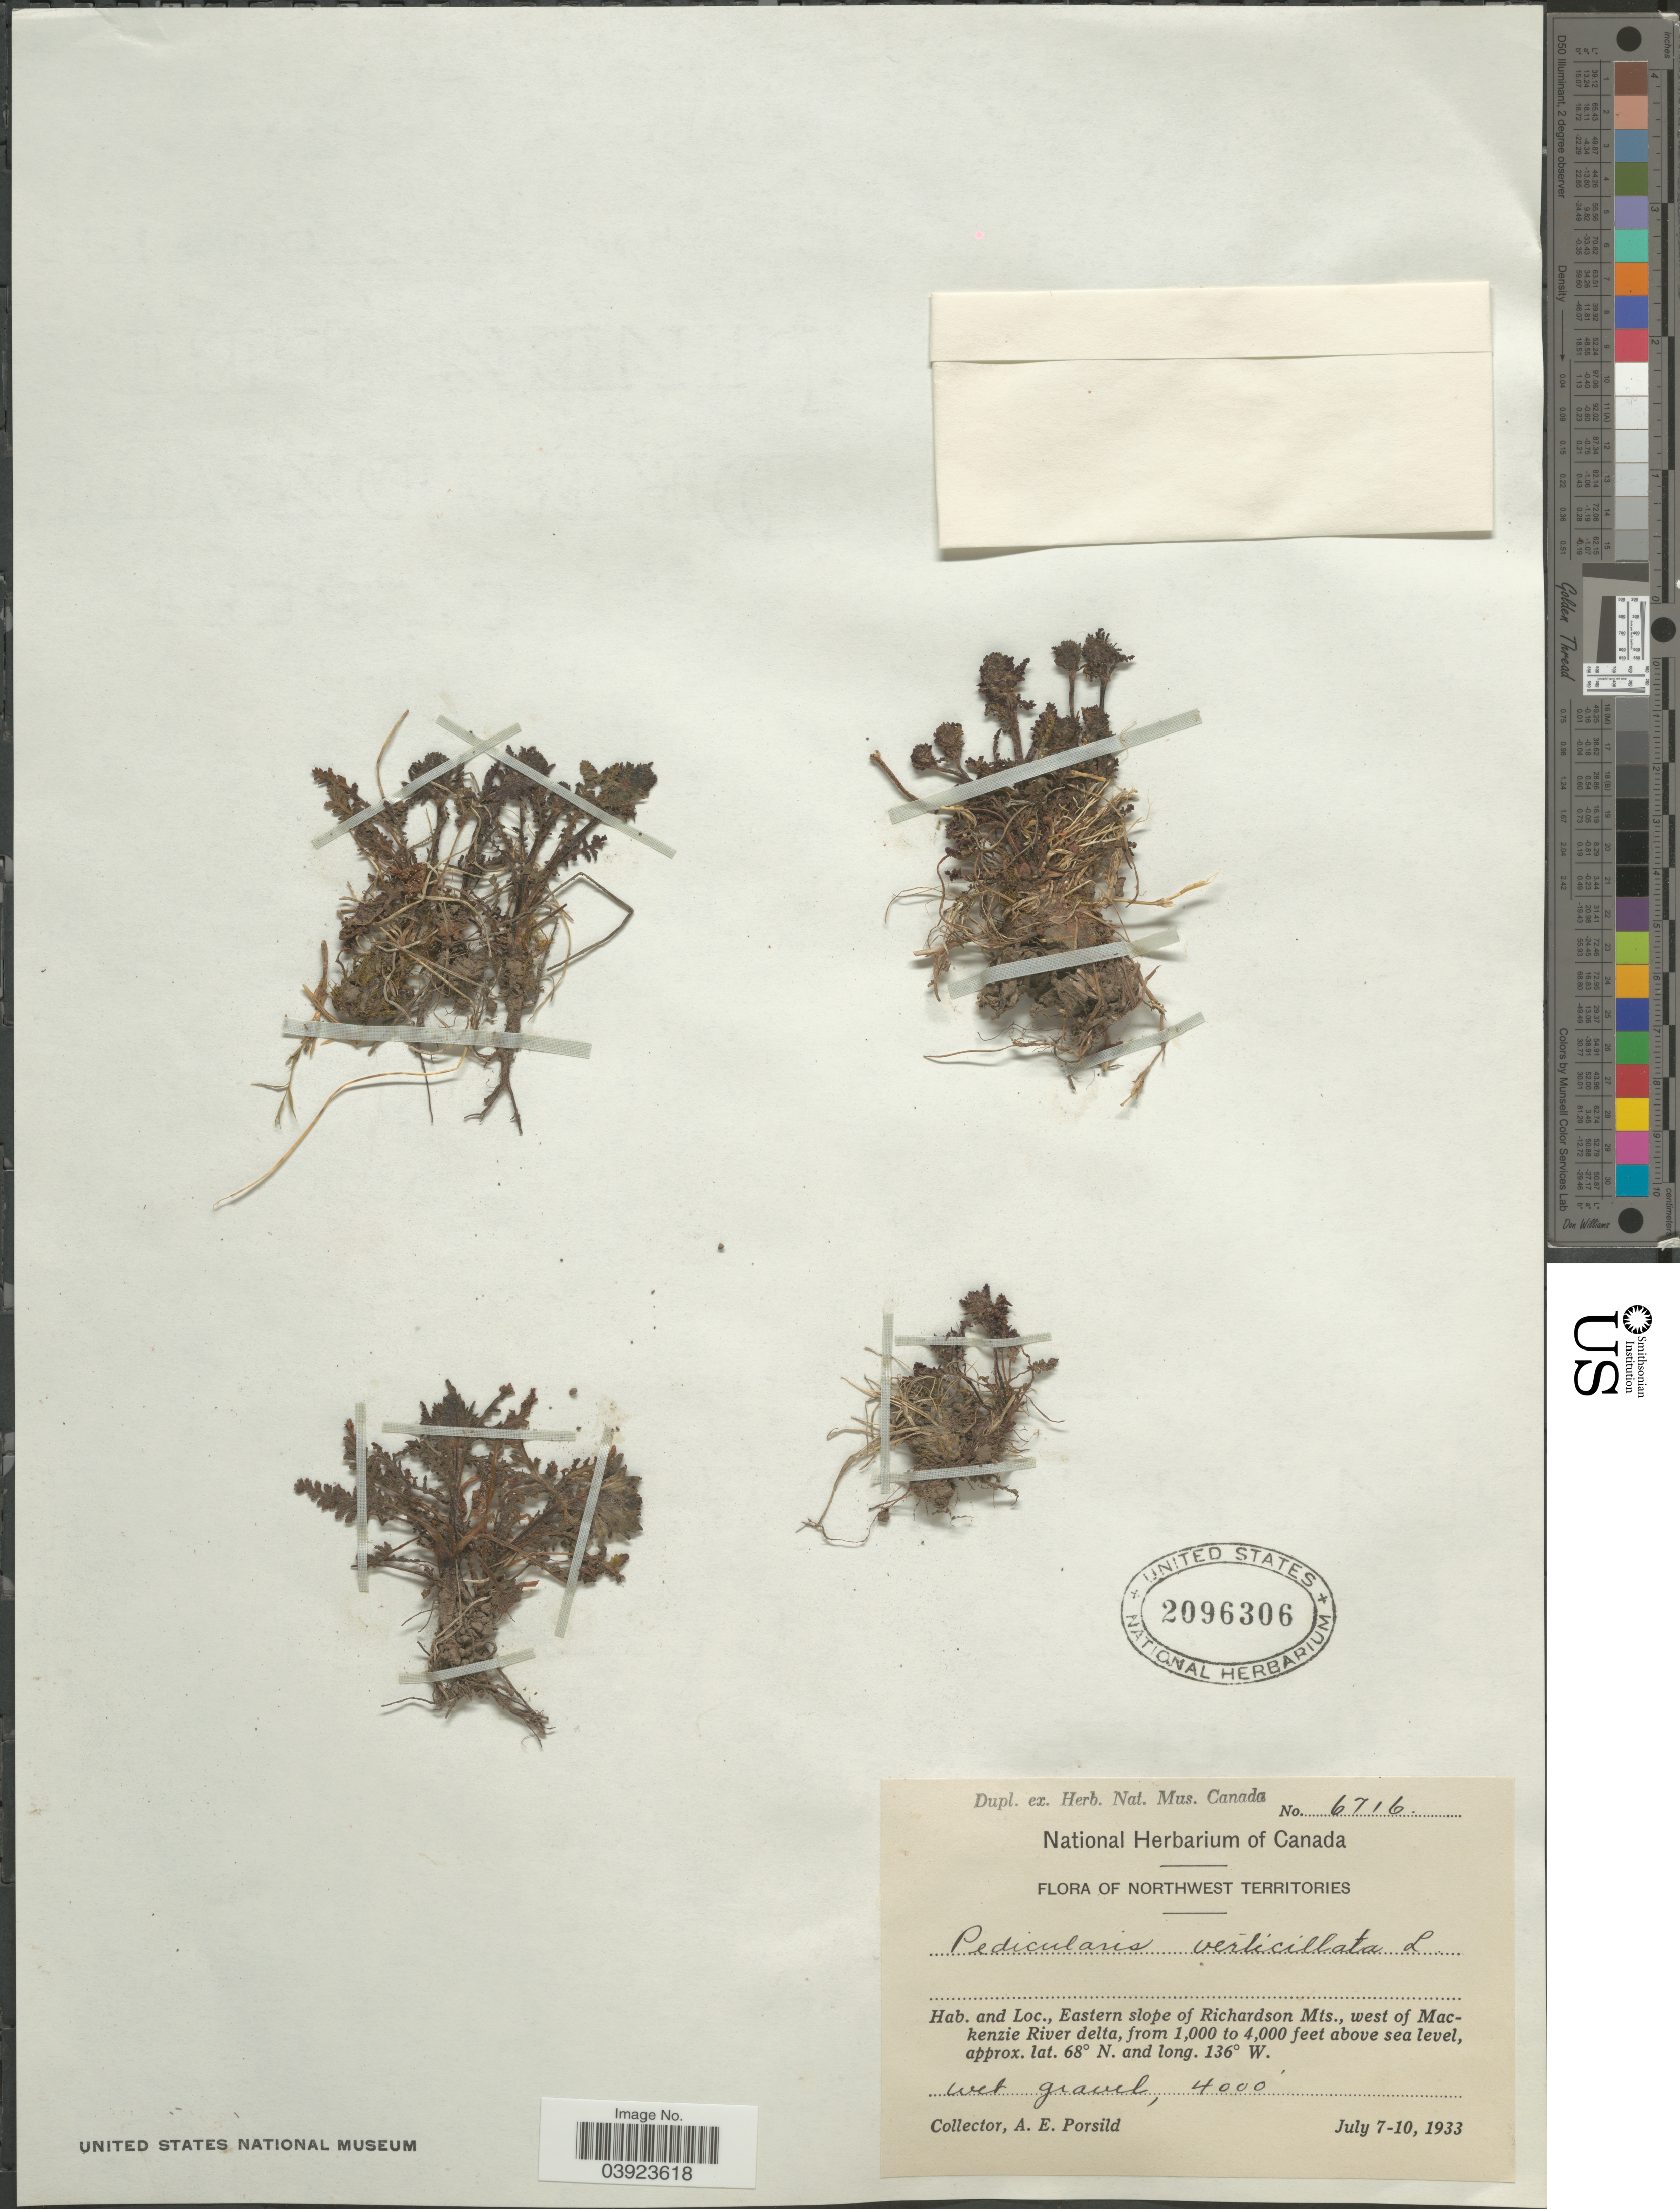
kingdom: Plantae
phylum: Tracheophyta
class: Magnoliopsida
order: Lamiales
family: Orobanchaceae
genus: Pedicularis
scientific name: Pedicularis verticillata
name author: L.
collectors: A. E. Porsild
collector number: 6716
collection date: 1933-07-07/1933-07-10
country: Canada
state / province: Northwest Territories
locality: Eastern slope of Richardson Mts., west of Mackenzie River delta.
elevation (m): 1219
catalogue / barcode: US 2096306